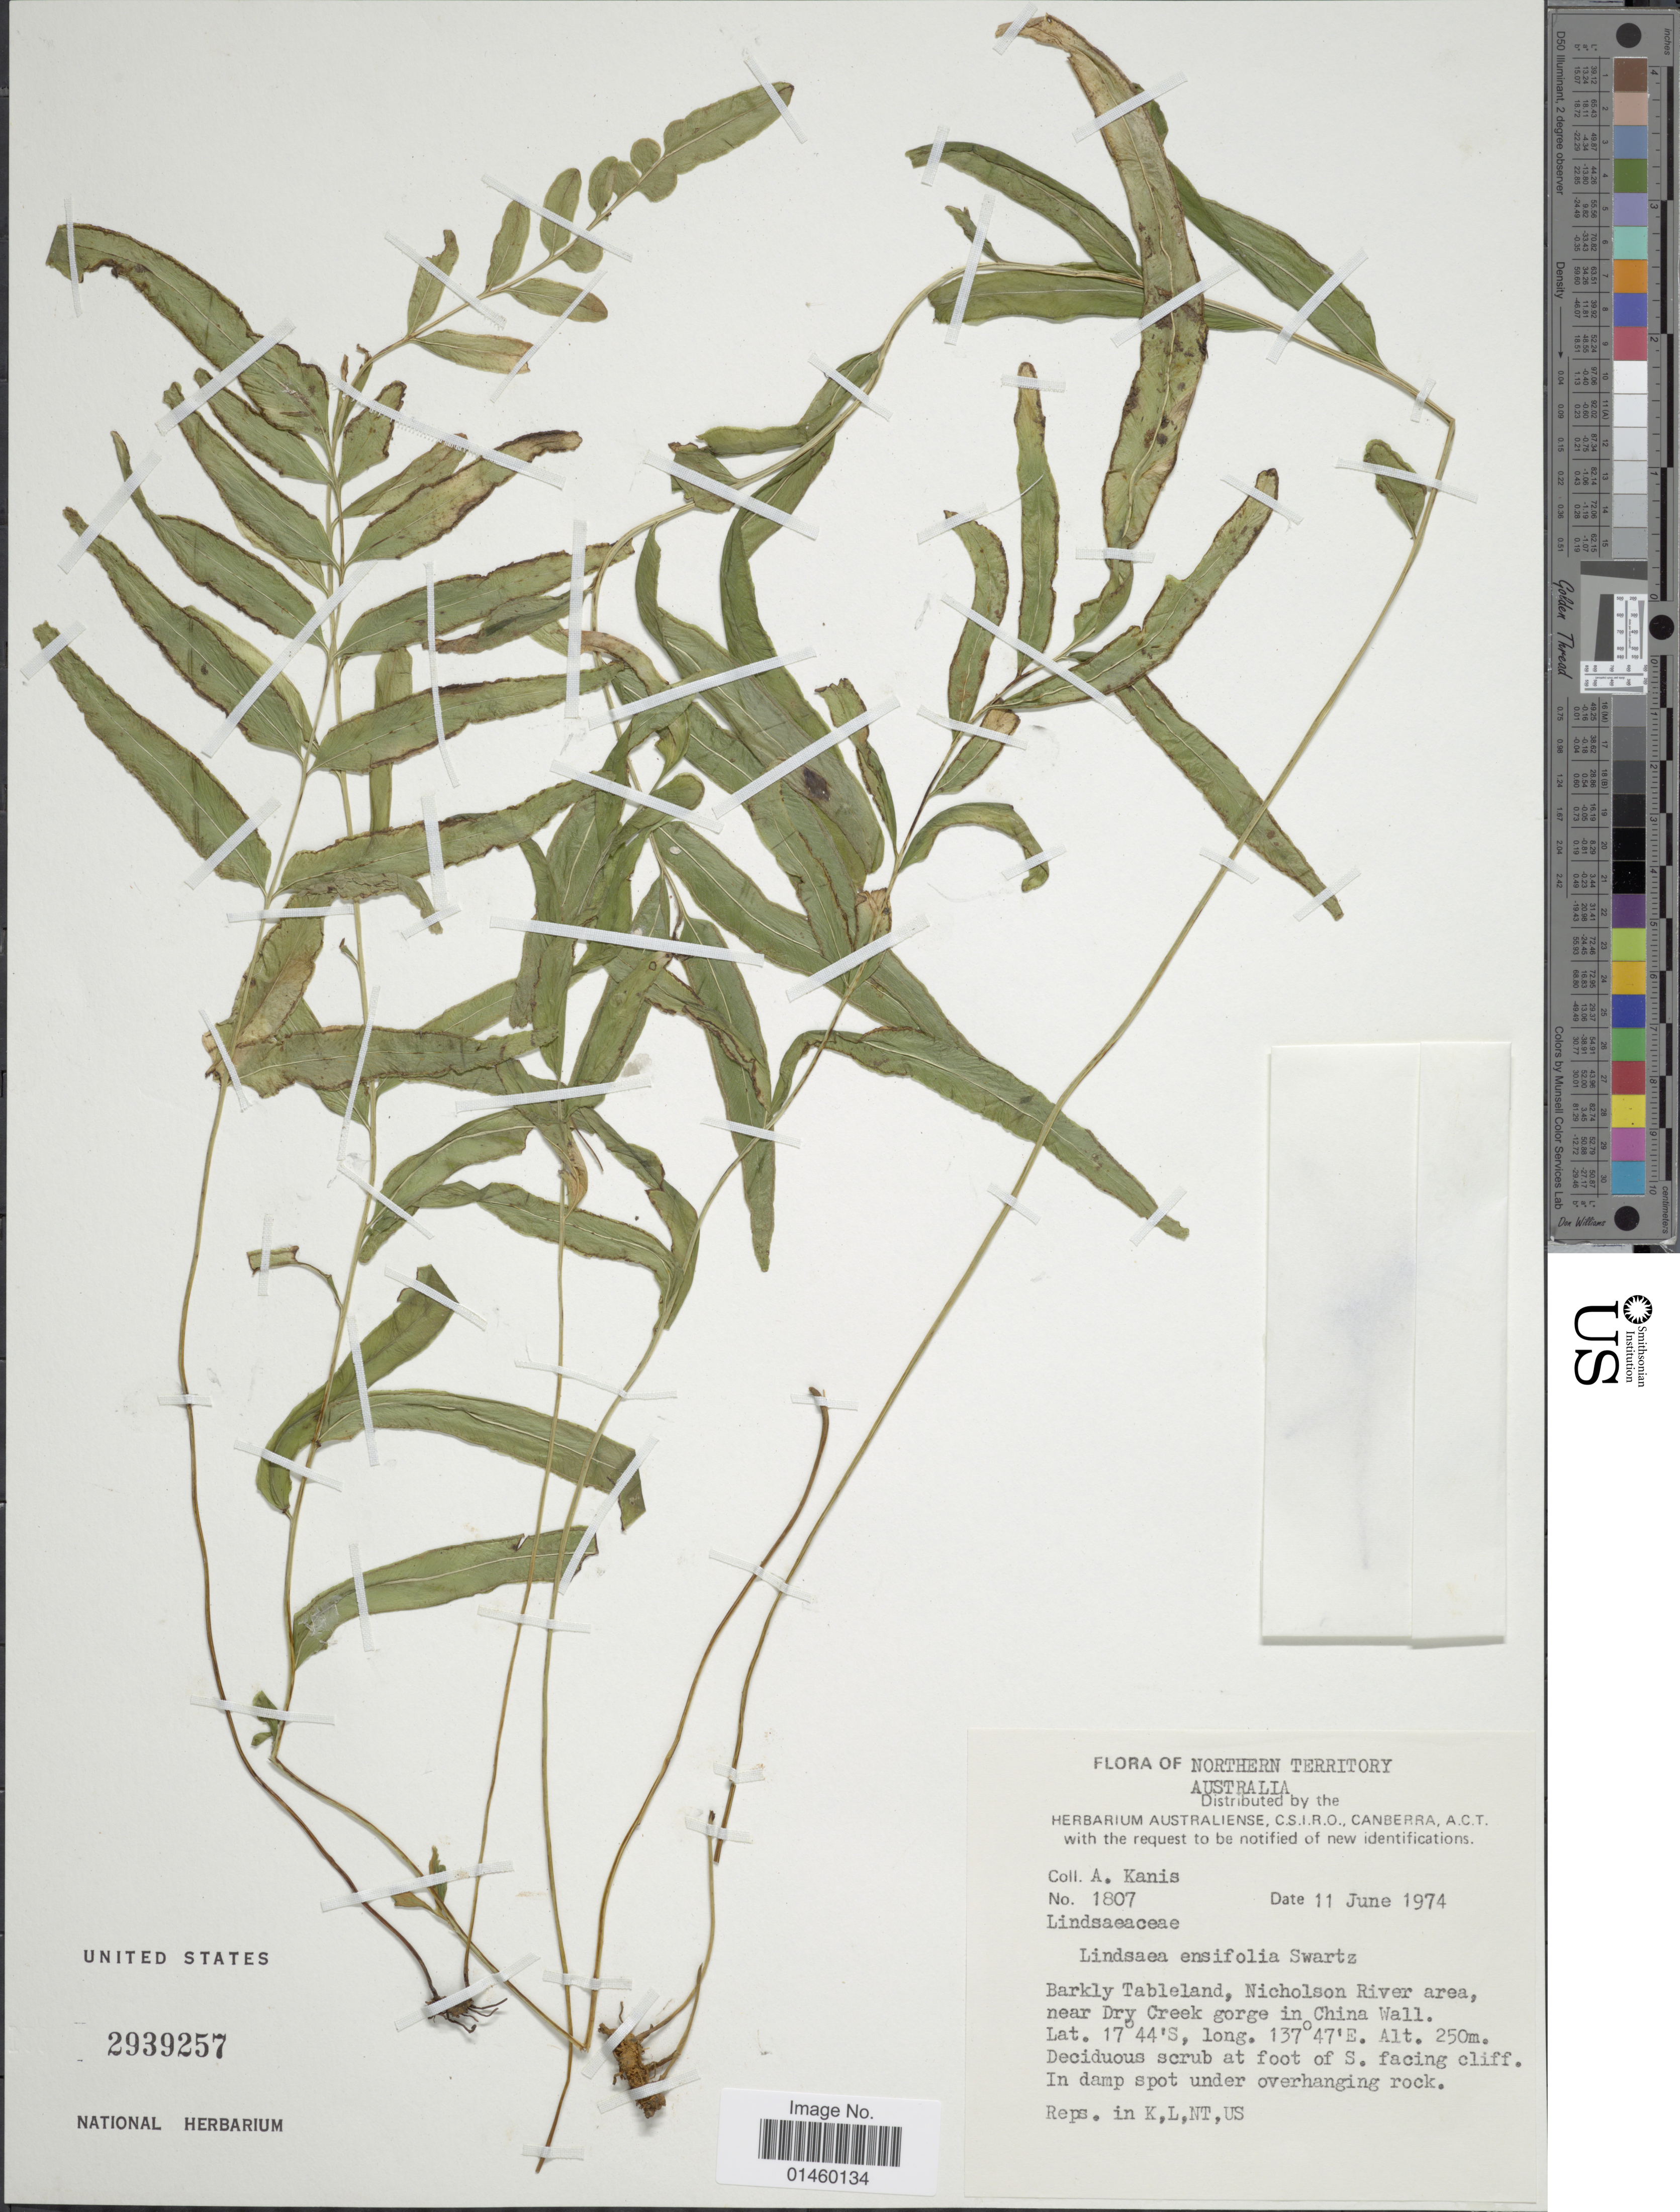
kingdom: Plantae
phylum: Tracheophyta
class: Polypodiopsida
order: Polypodiales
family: Lindsaeaceae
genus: Lindsaea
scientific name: Lindsaea ensifolia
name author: Sw.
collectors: A. Kanis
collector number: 1807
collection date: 1974-06-11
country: Australia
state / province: Northern Territory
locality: The Northern Territory. Barkly Tableland, Nicholson River area, near Dry Creek gorge in China Wall.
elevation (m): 250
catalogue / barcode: US 2939257